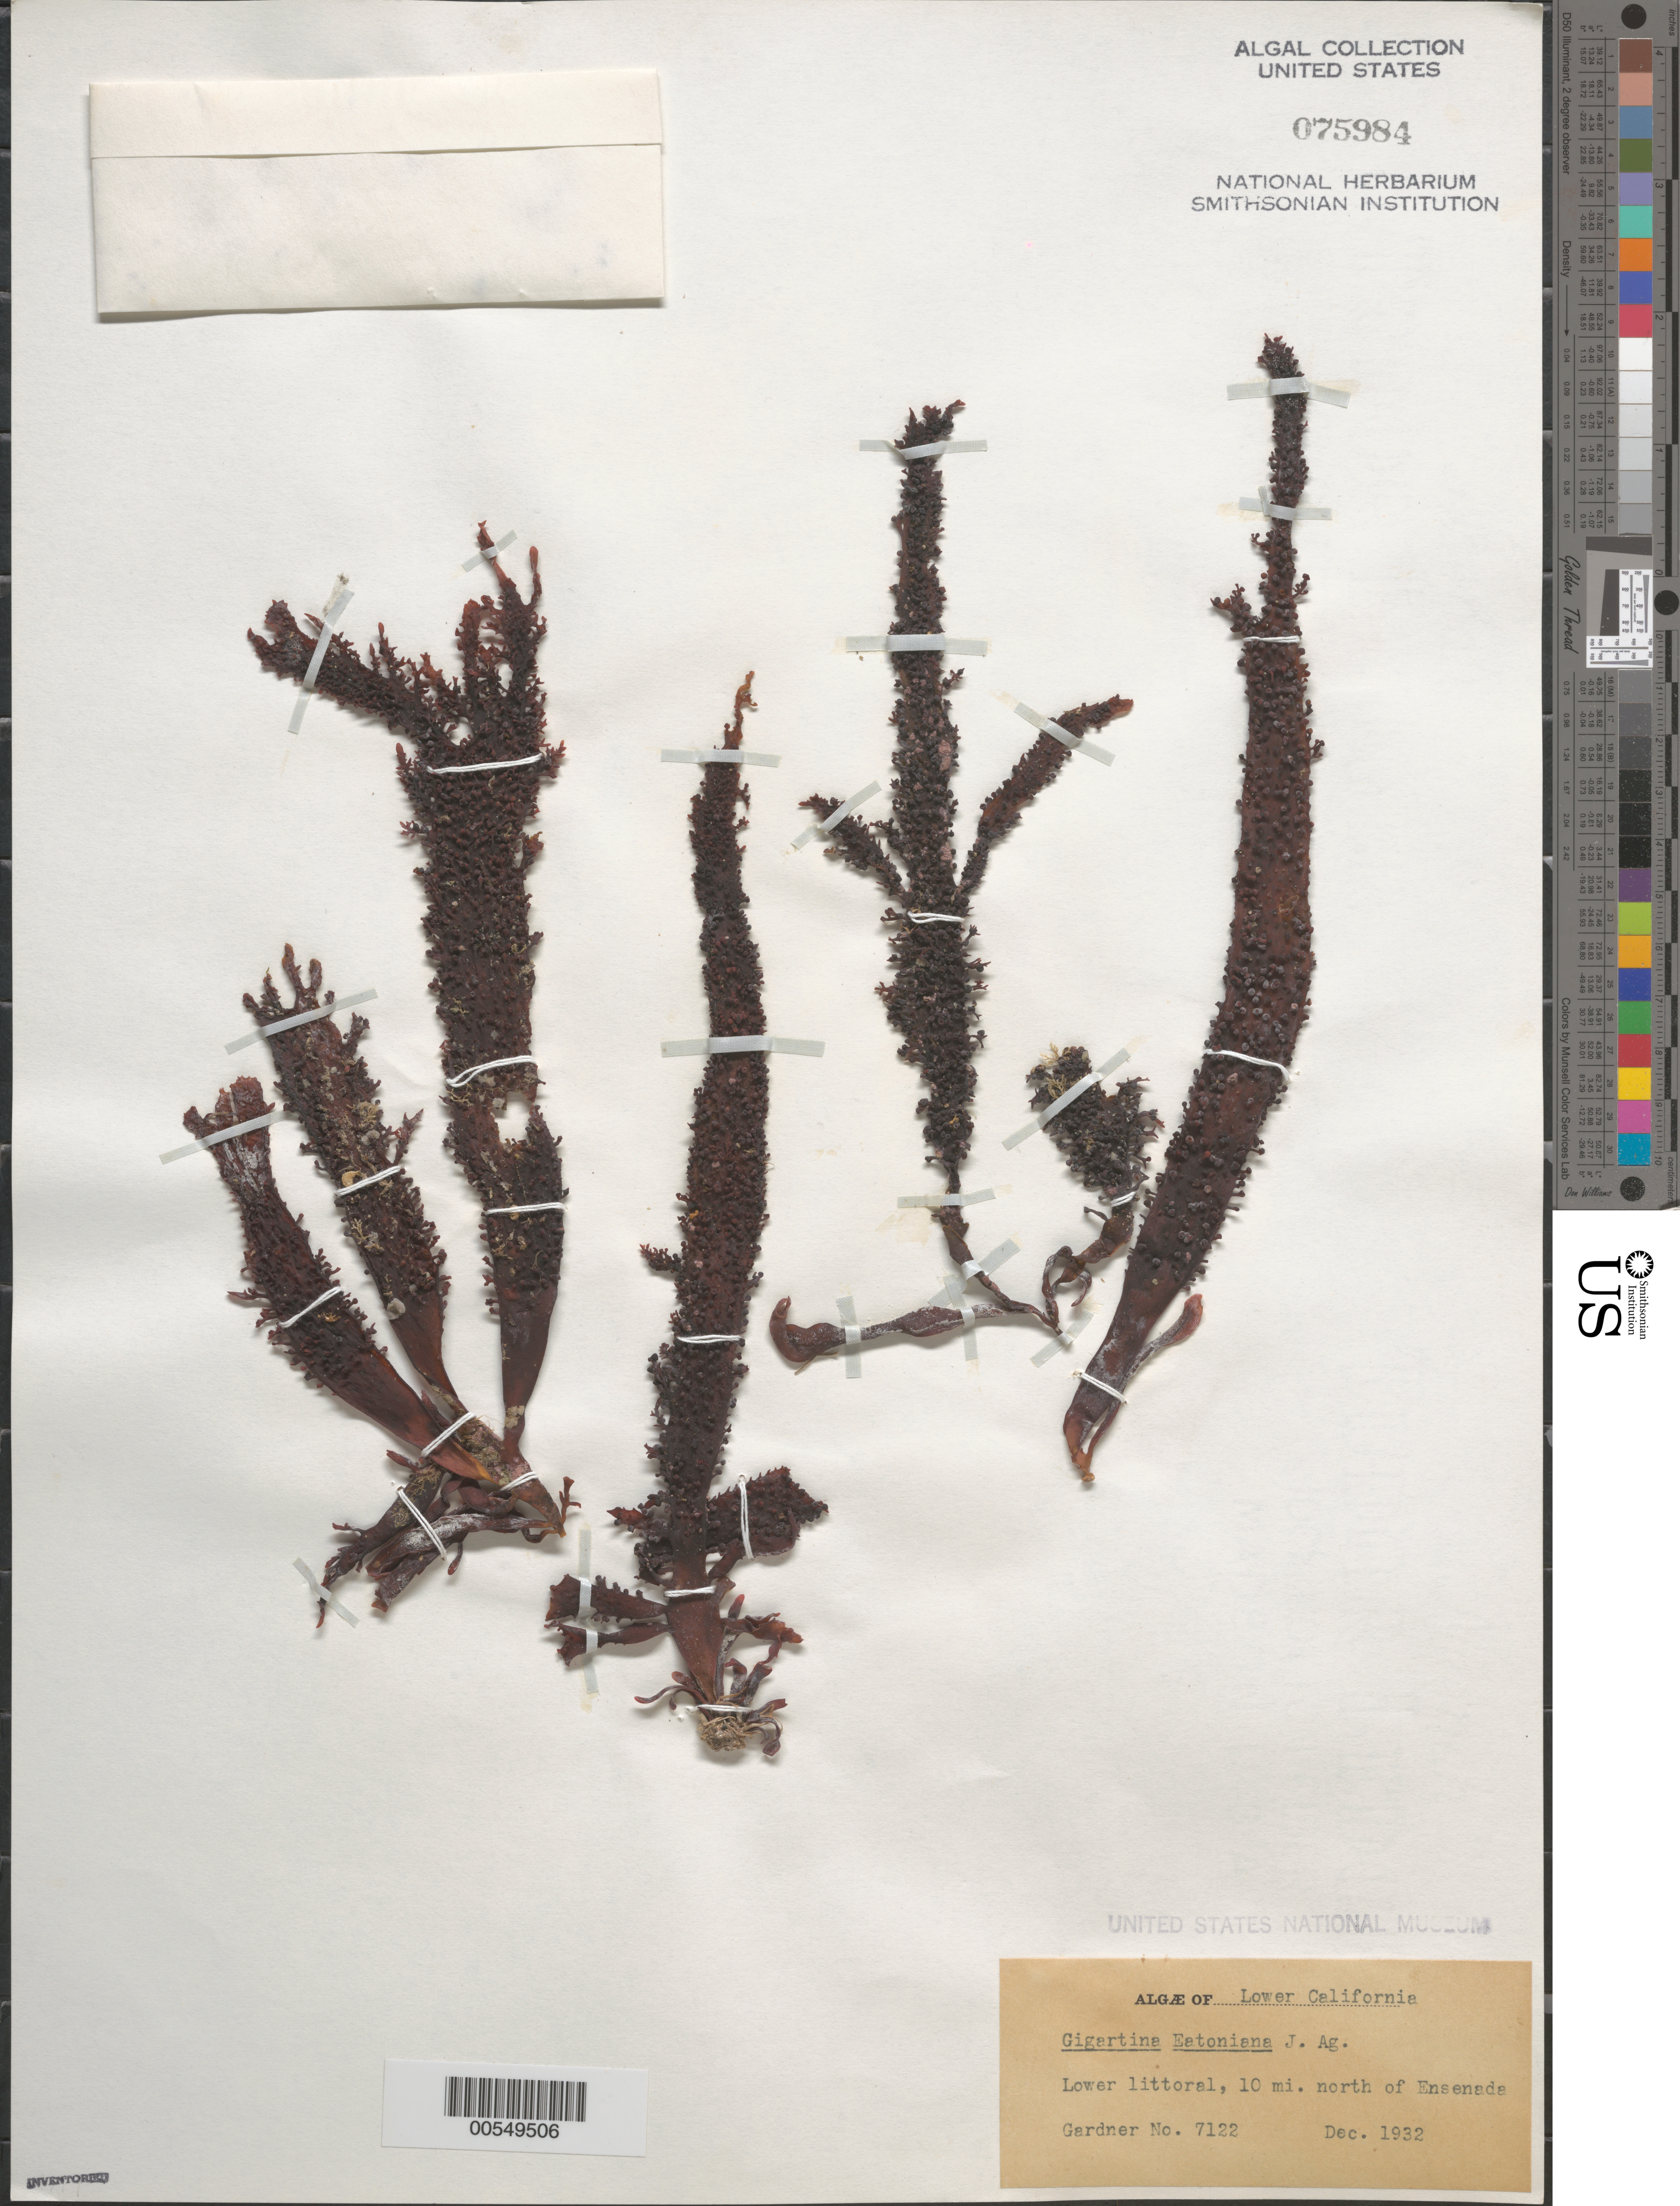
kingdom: Plantae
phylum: Rhodophyta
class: Florideophyceae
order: Gigartinales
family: Gigartinaceae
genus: Chondracanthus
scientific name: Chondracanthus spinosus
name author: (Kütz.) Guiry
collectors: N. Gardner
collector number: NLG 7122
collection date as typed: Dec 1932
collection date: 1932-12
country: Mexico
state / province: Baja California Norte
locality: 10 miles north of Ensenada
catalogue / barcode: US 75984